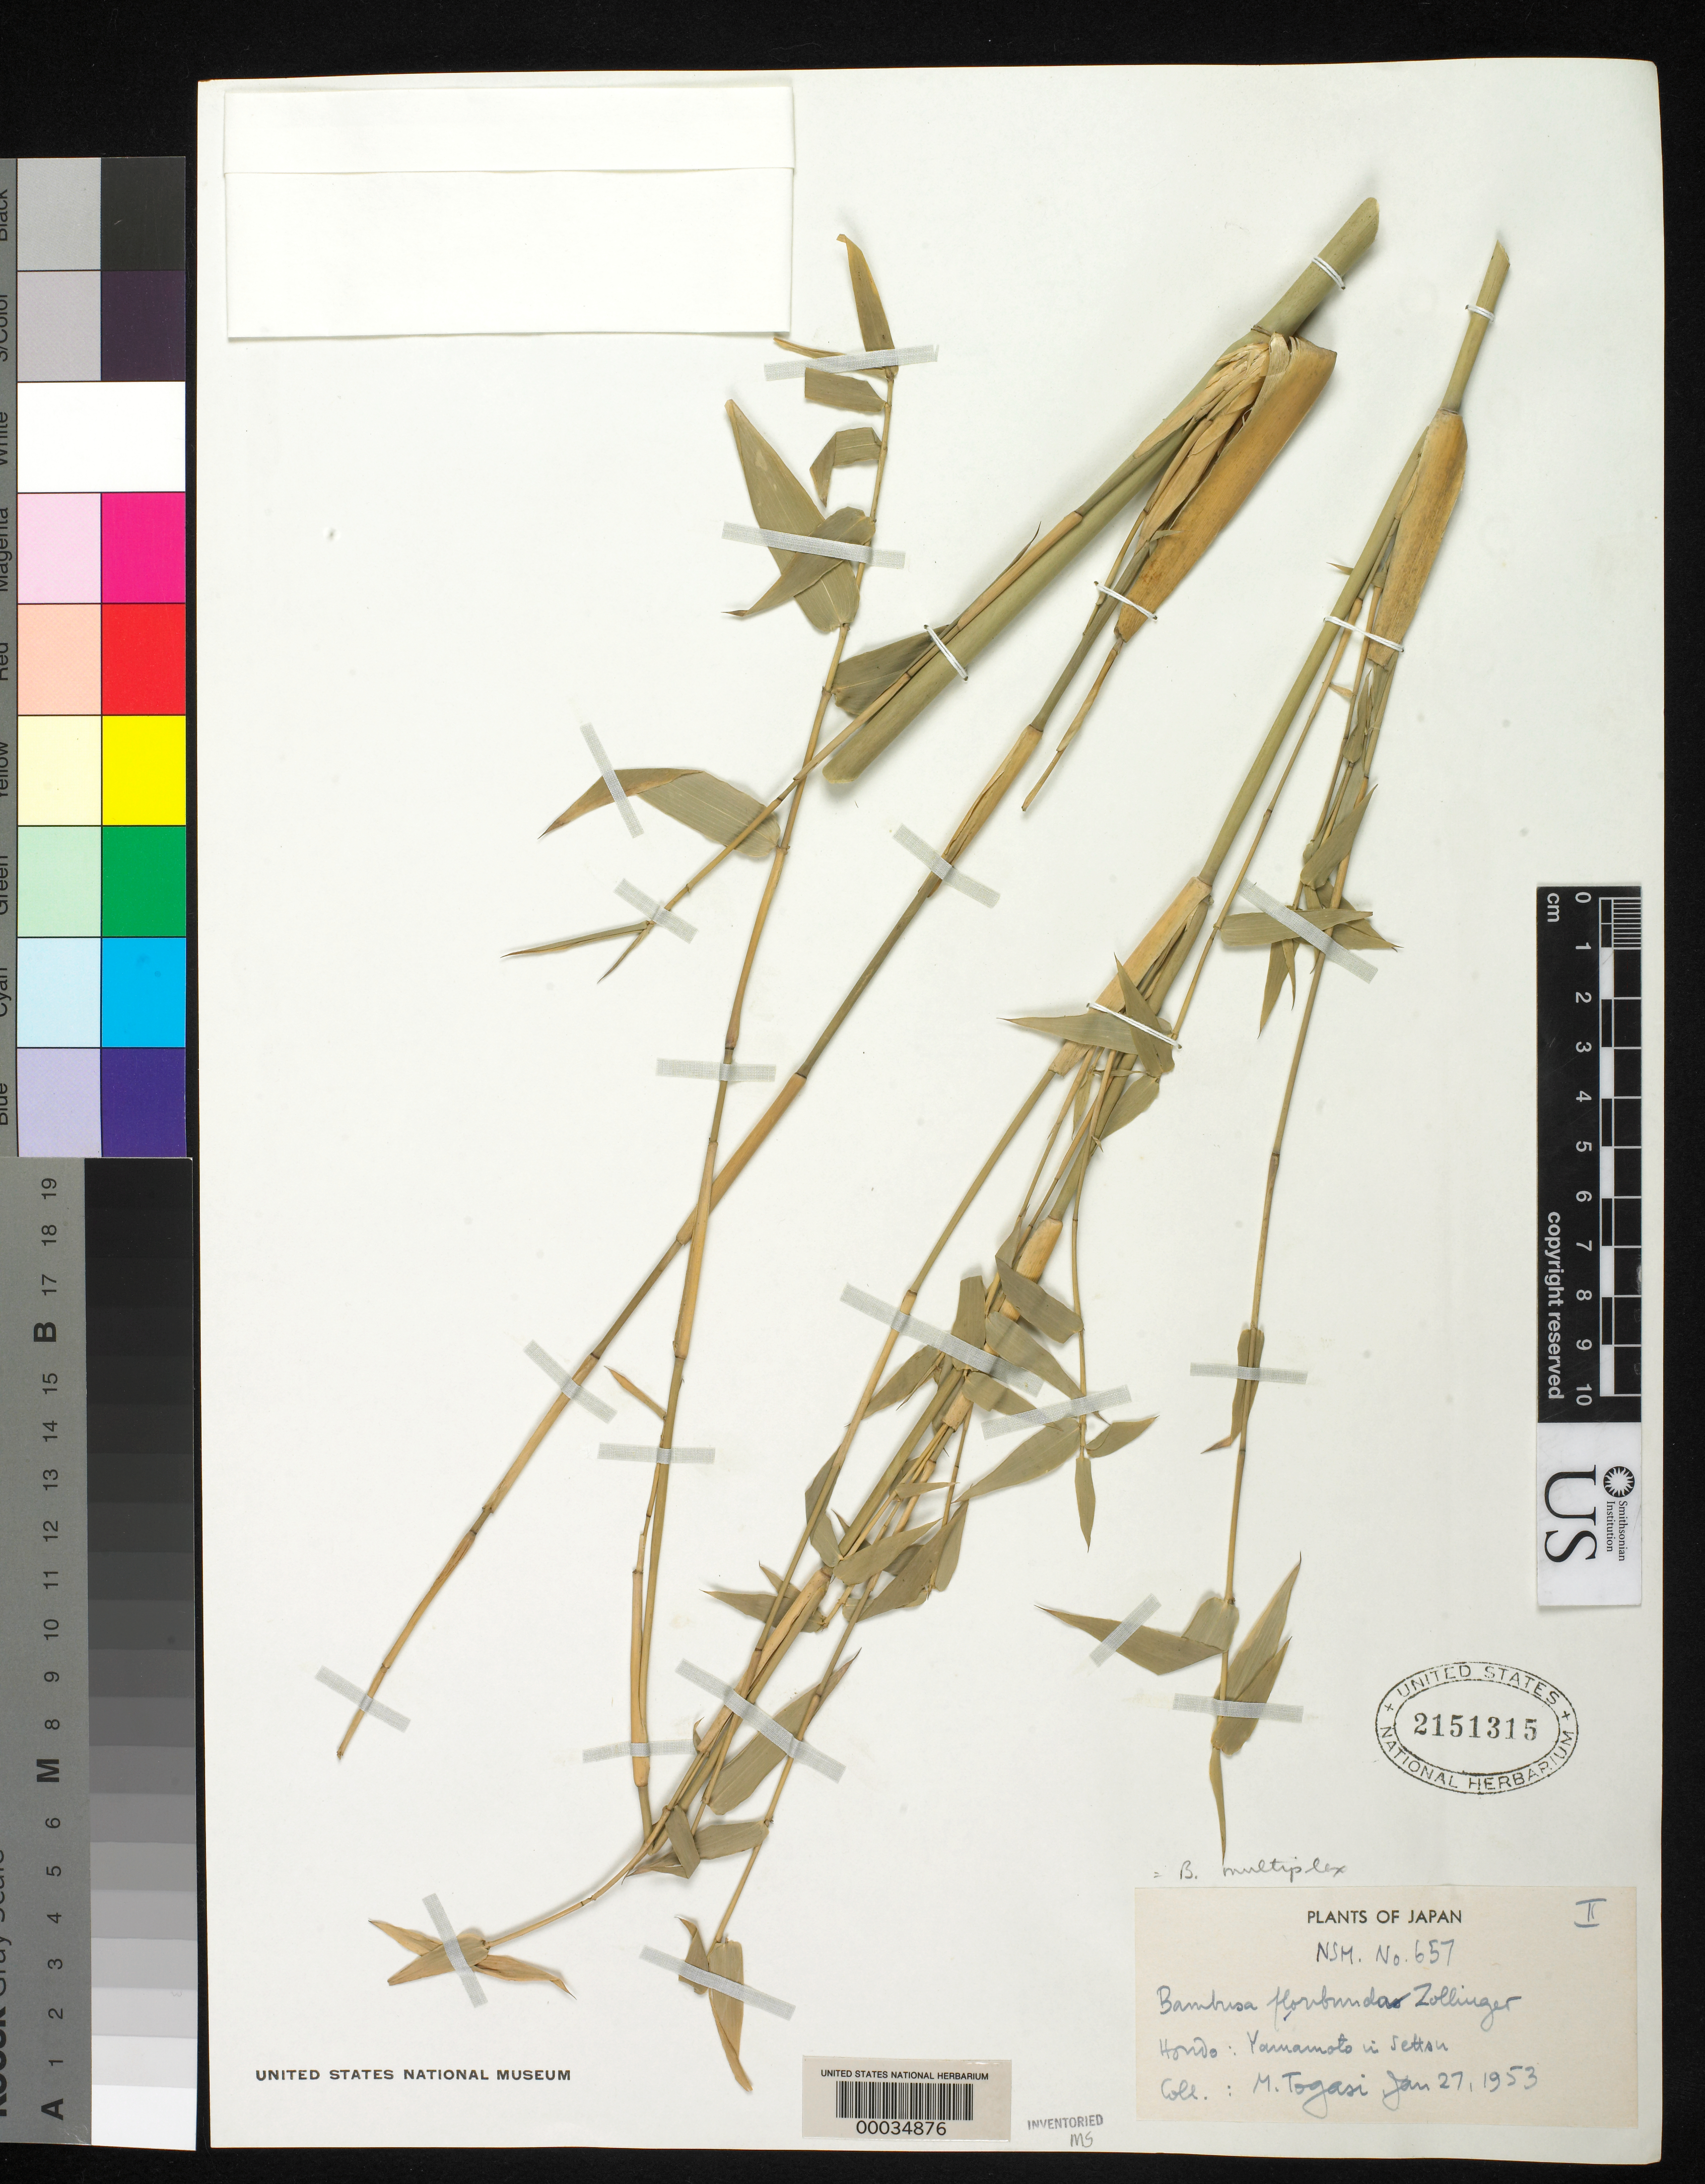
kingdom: Plantae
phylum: Tracheophyta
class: Liliopsida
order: Poales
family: Poaceae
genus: Bambusa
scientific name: Bambusa multiplex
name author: (Lour.) Raeusch. ex Schult. & Schult. f.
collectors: M. Togasi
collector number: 657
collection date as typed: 27 Jan 1953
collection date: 1953-01-27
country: Japan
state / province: Nara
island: Honshu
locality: Yamamoto, settsu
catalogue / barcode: US 2151315